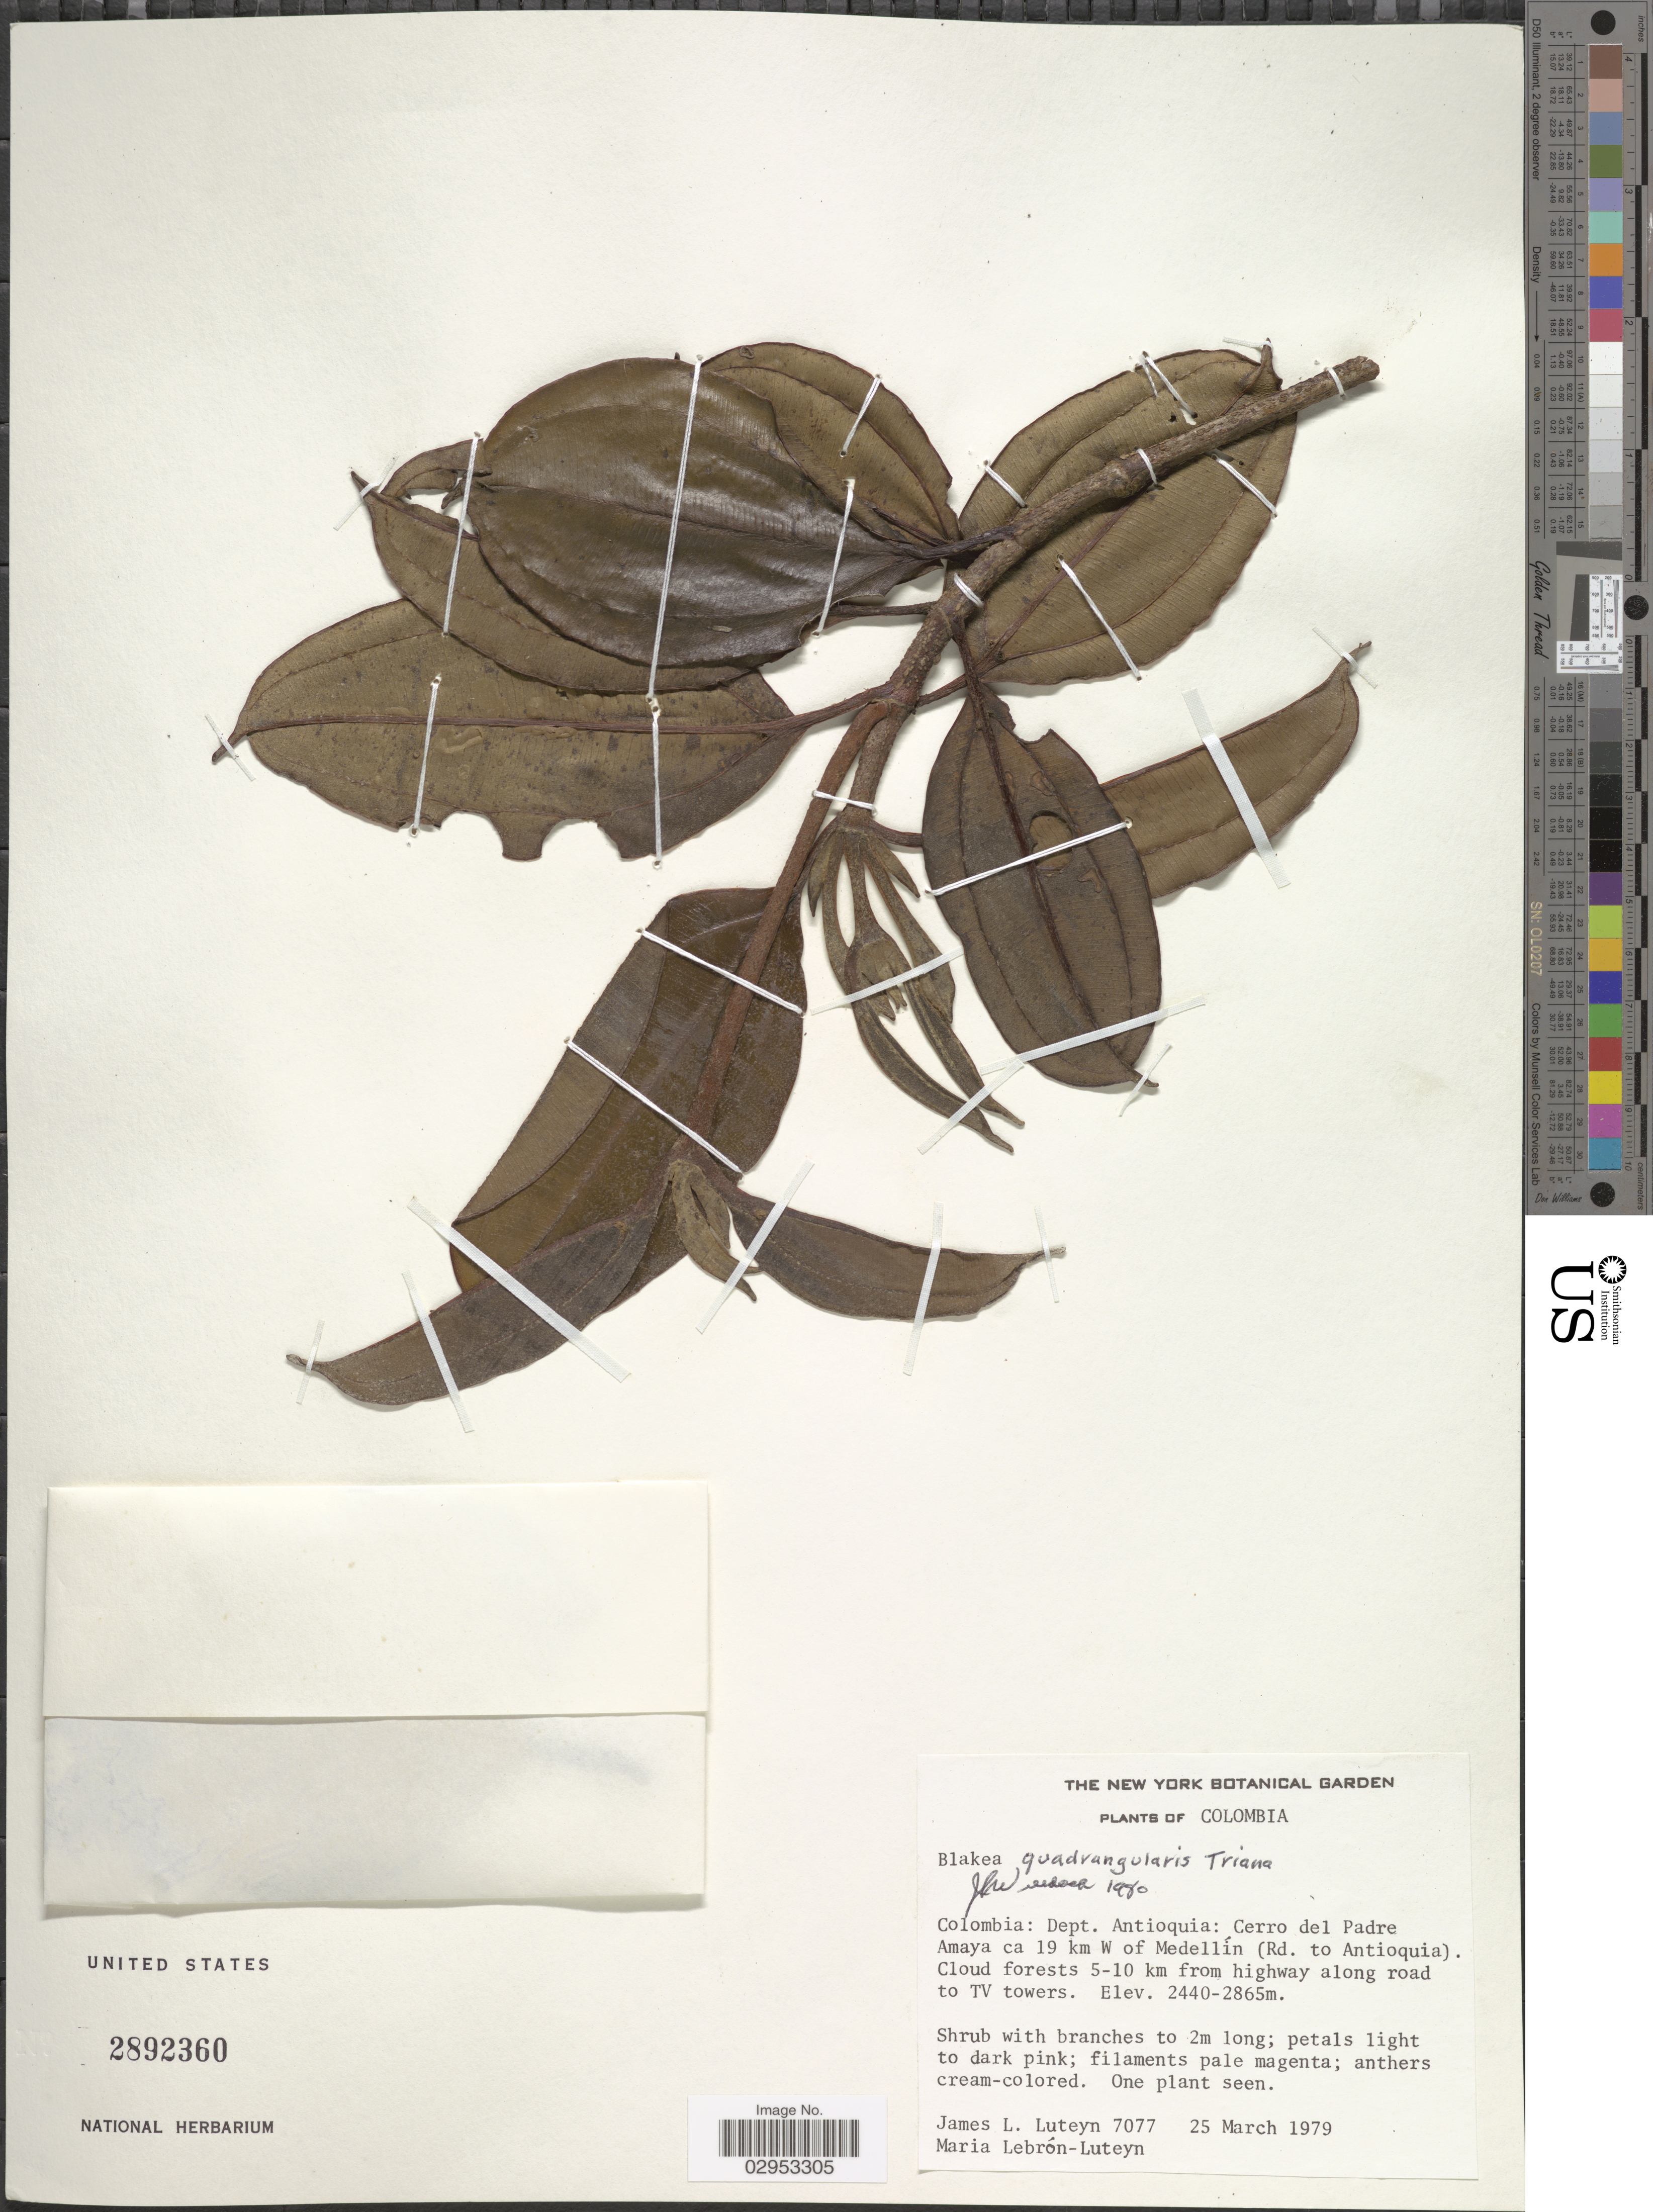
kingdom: Plantae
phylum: Tracheophyta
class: Magnoliopsida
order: Myrtales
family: Melastomataceae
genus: Blakea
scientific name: Blakea quadrangularis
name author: Triana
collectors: J. L. Luteyn & M. L. Lebrón-Luteyn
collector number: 7077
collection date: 1979-03-25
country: Colombia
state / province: Antioquia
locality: Dept. Antioquia: Cerro del Padre Amaya ca 19 km W of Medellín (Rd. to Antioquia). 5-10 km from highway along road to TV towers.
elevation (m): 2440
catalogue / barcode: US 2892360